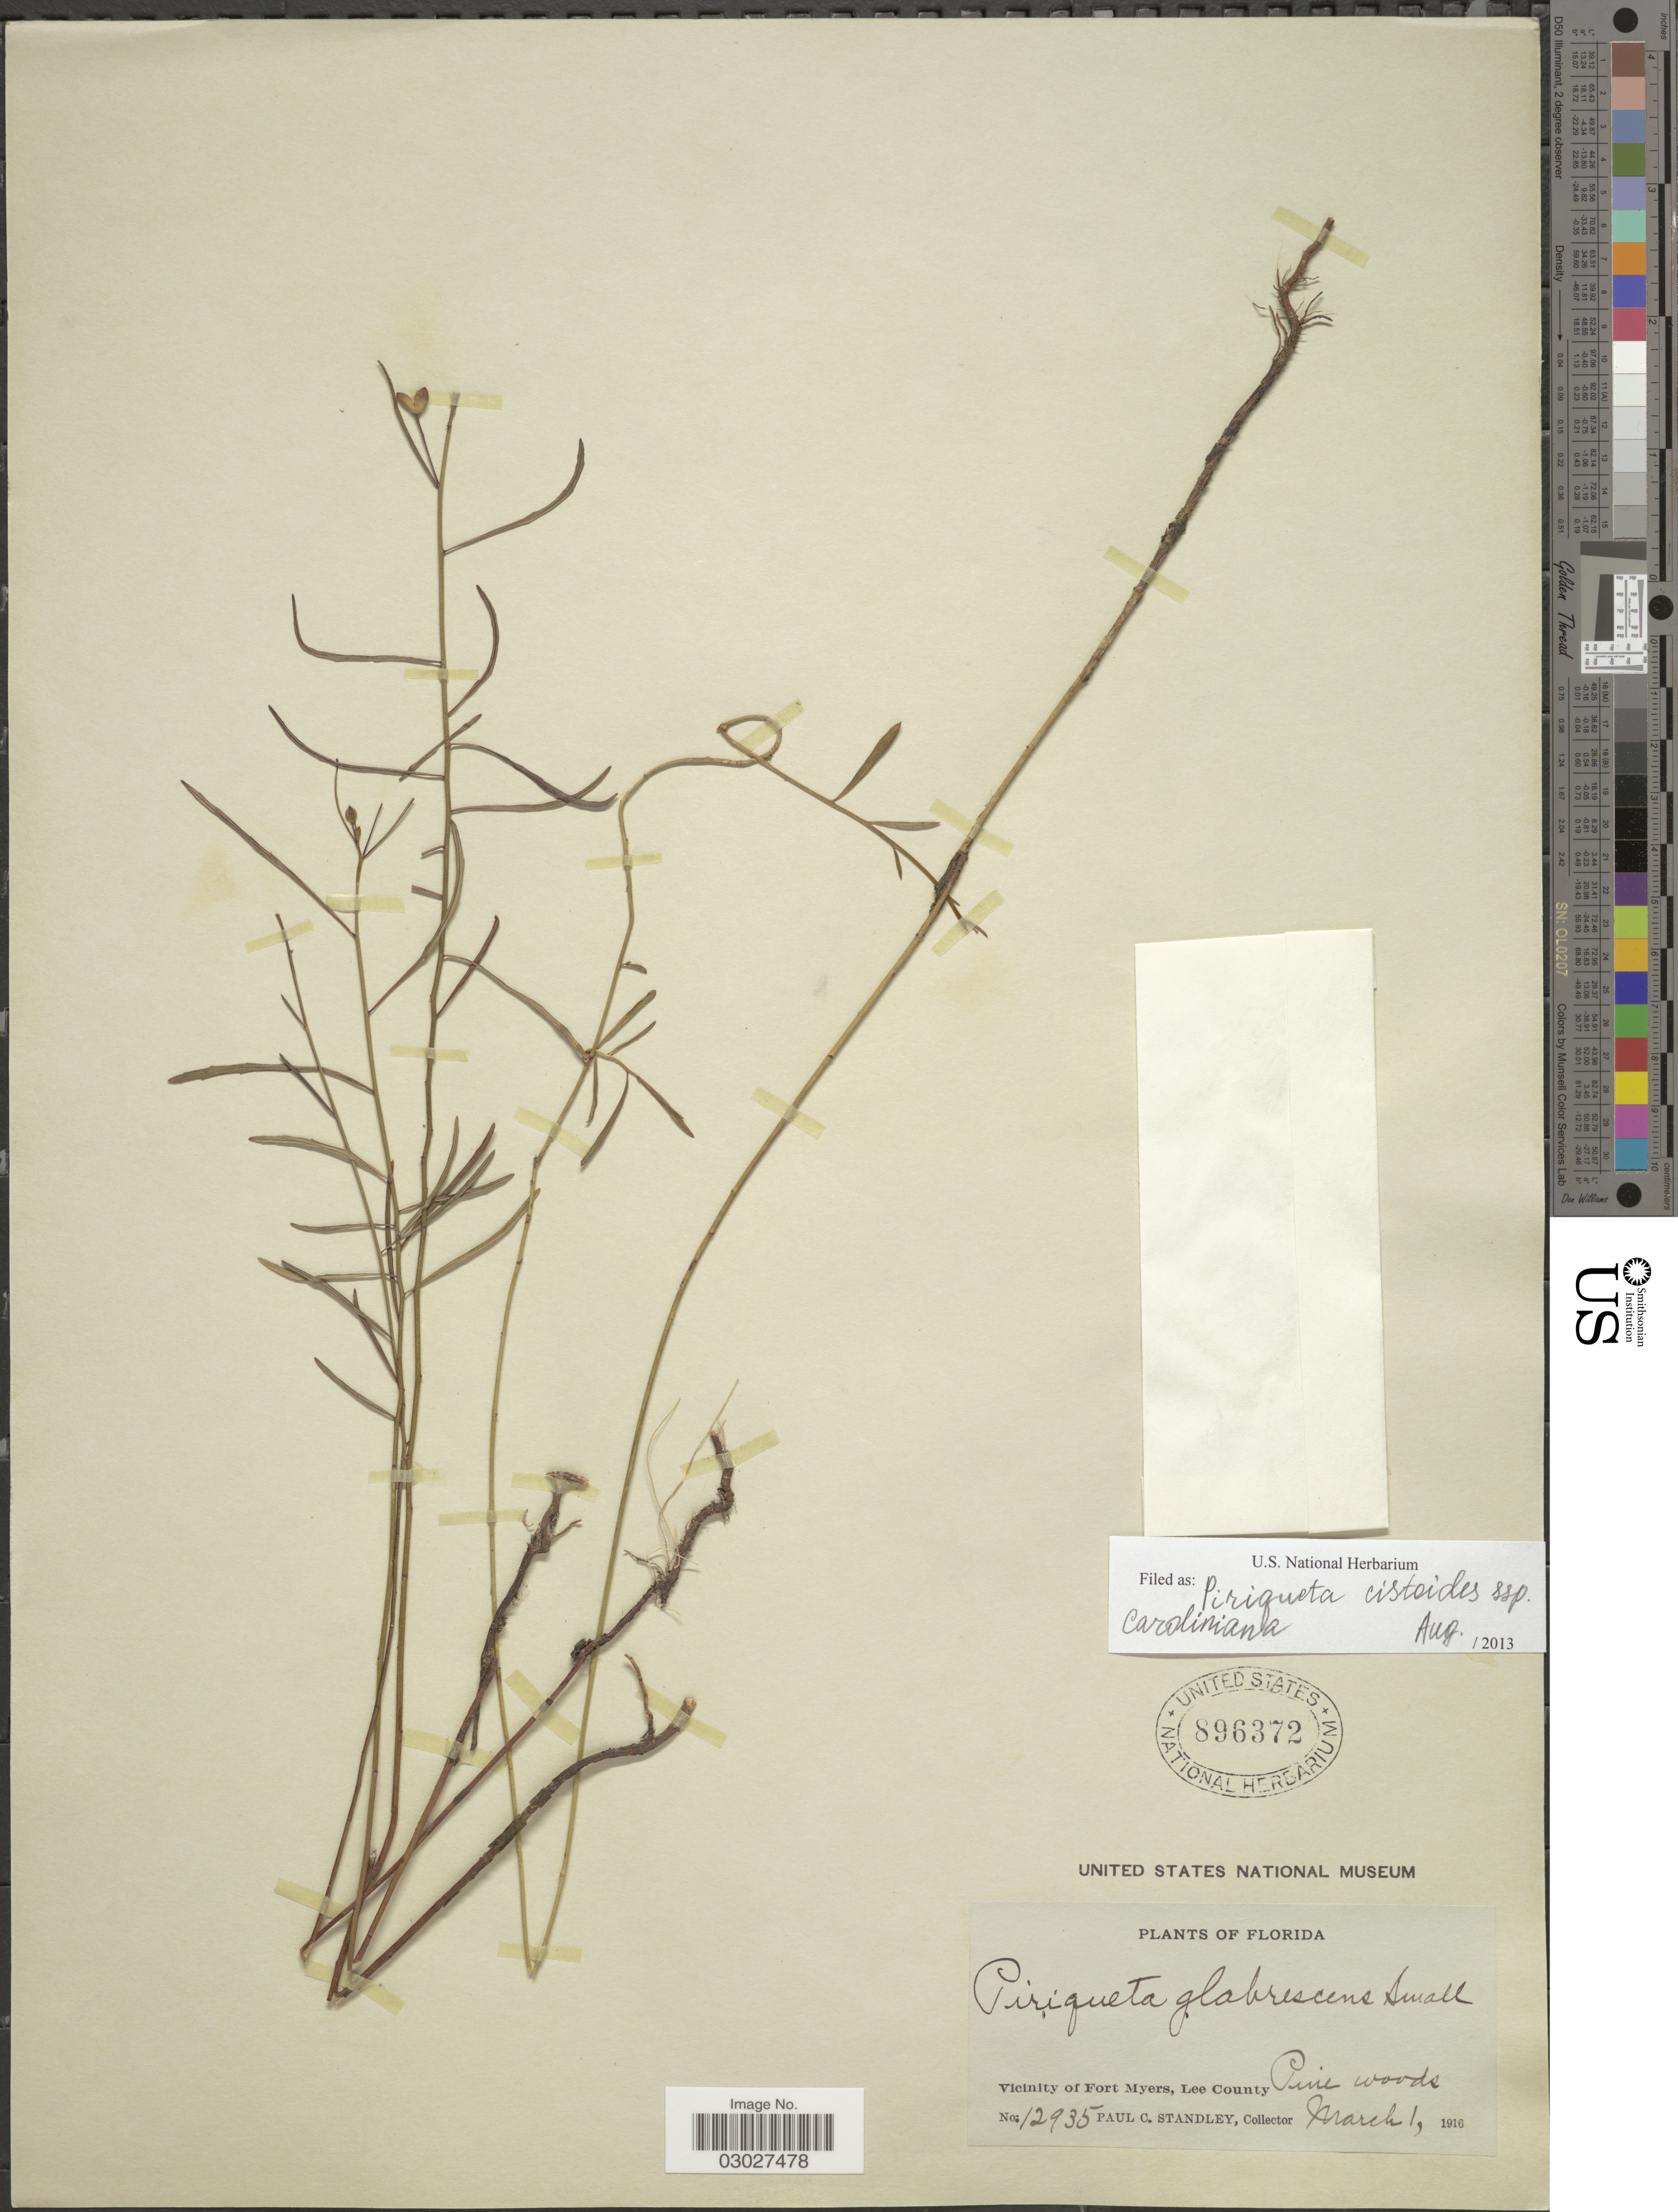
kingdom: Plantae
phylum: Tracheophyta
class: Magnoliopsida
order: Malpighiales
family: Turneraceae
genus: Piriqueta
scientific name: Piriqueta cistoides subsp. caroliniana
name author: (Walter) Arbo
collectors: P. C. Standley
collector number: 12935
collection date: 1916-03-01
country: United States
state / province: Florida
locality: Vicinity of Fort Myers, Lee County. Pine woods.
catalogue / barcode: US 896372